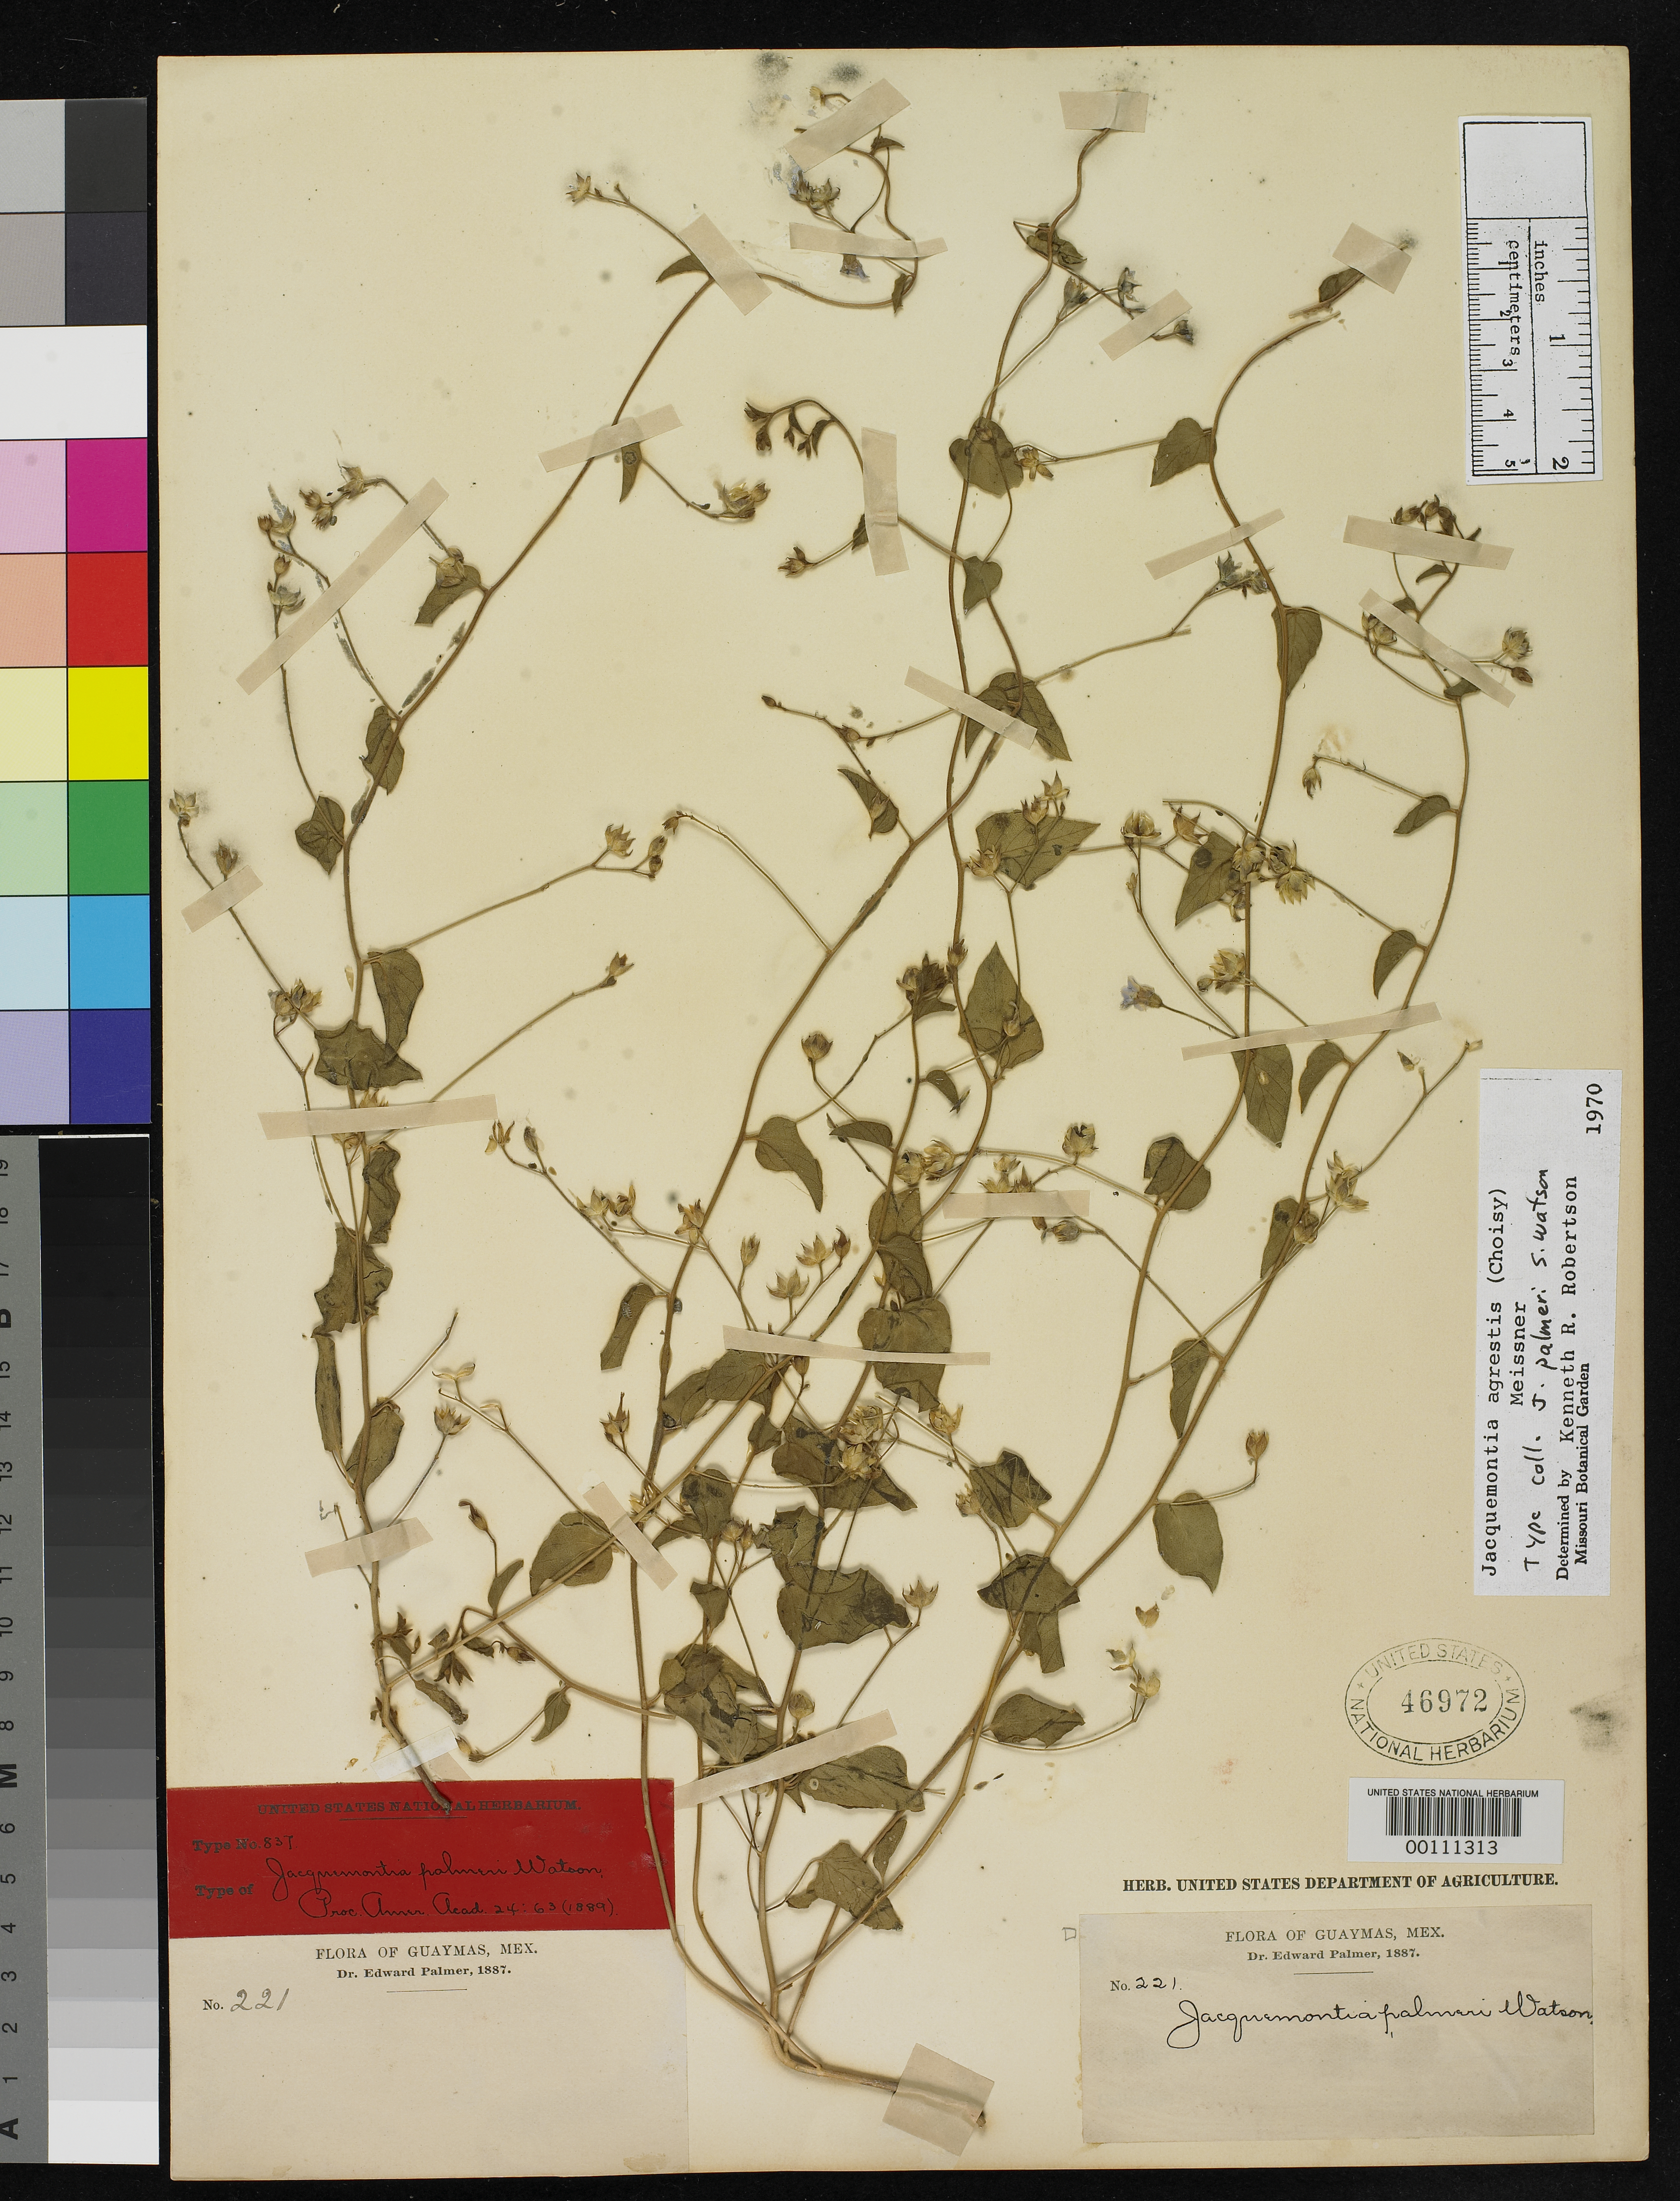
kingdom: Plantae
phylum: Tracheophyta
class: Magnoliopsida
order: Solanales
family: Convolvulaceae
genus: Jacquemontia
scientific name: Jacquemontia palmeri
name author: S. Watson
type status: Type Collection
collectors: E. Palmer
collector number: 221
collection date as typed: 1887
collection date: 1887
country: Mexico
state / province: Sonora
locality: About Guaymas.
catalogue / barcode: US 46972